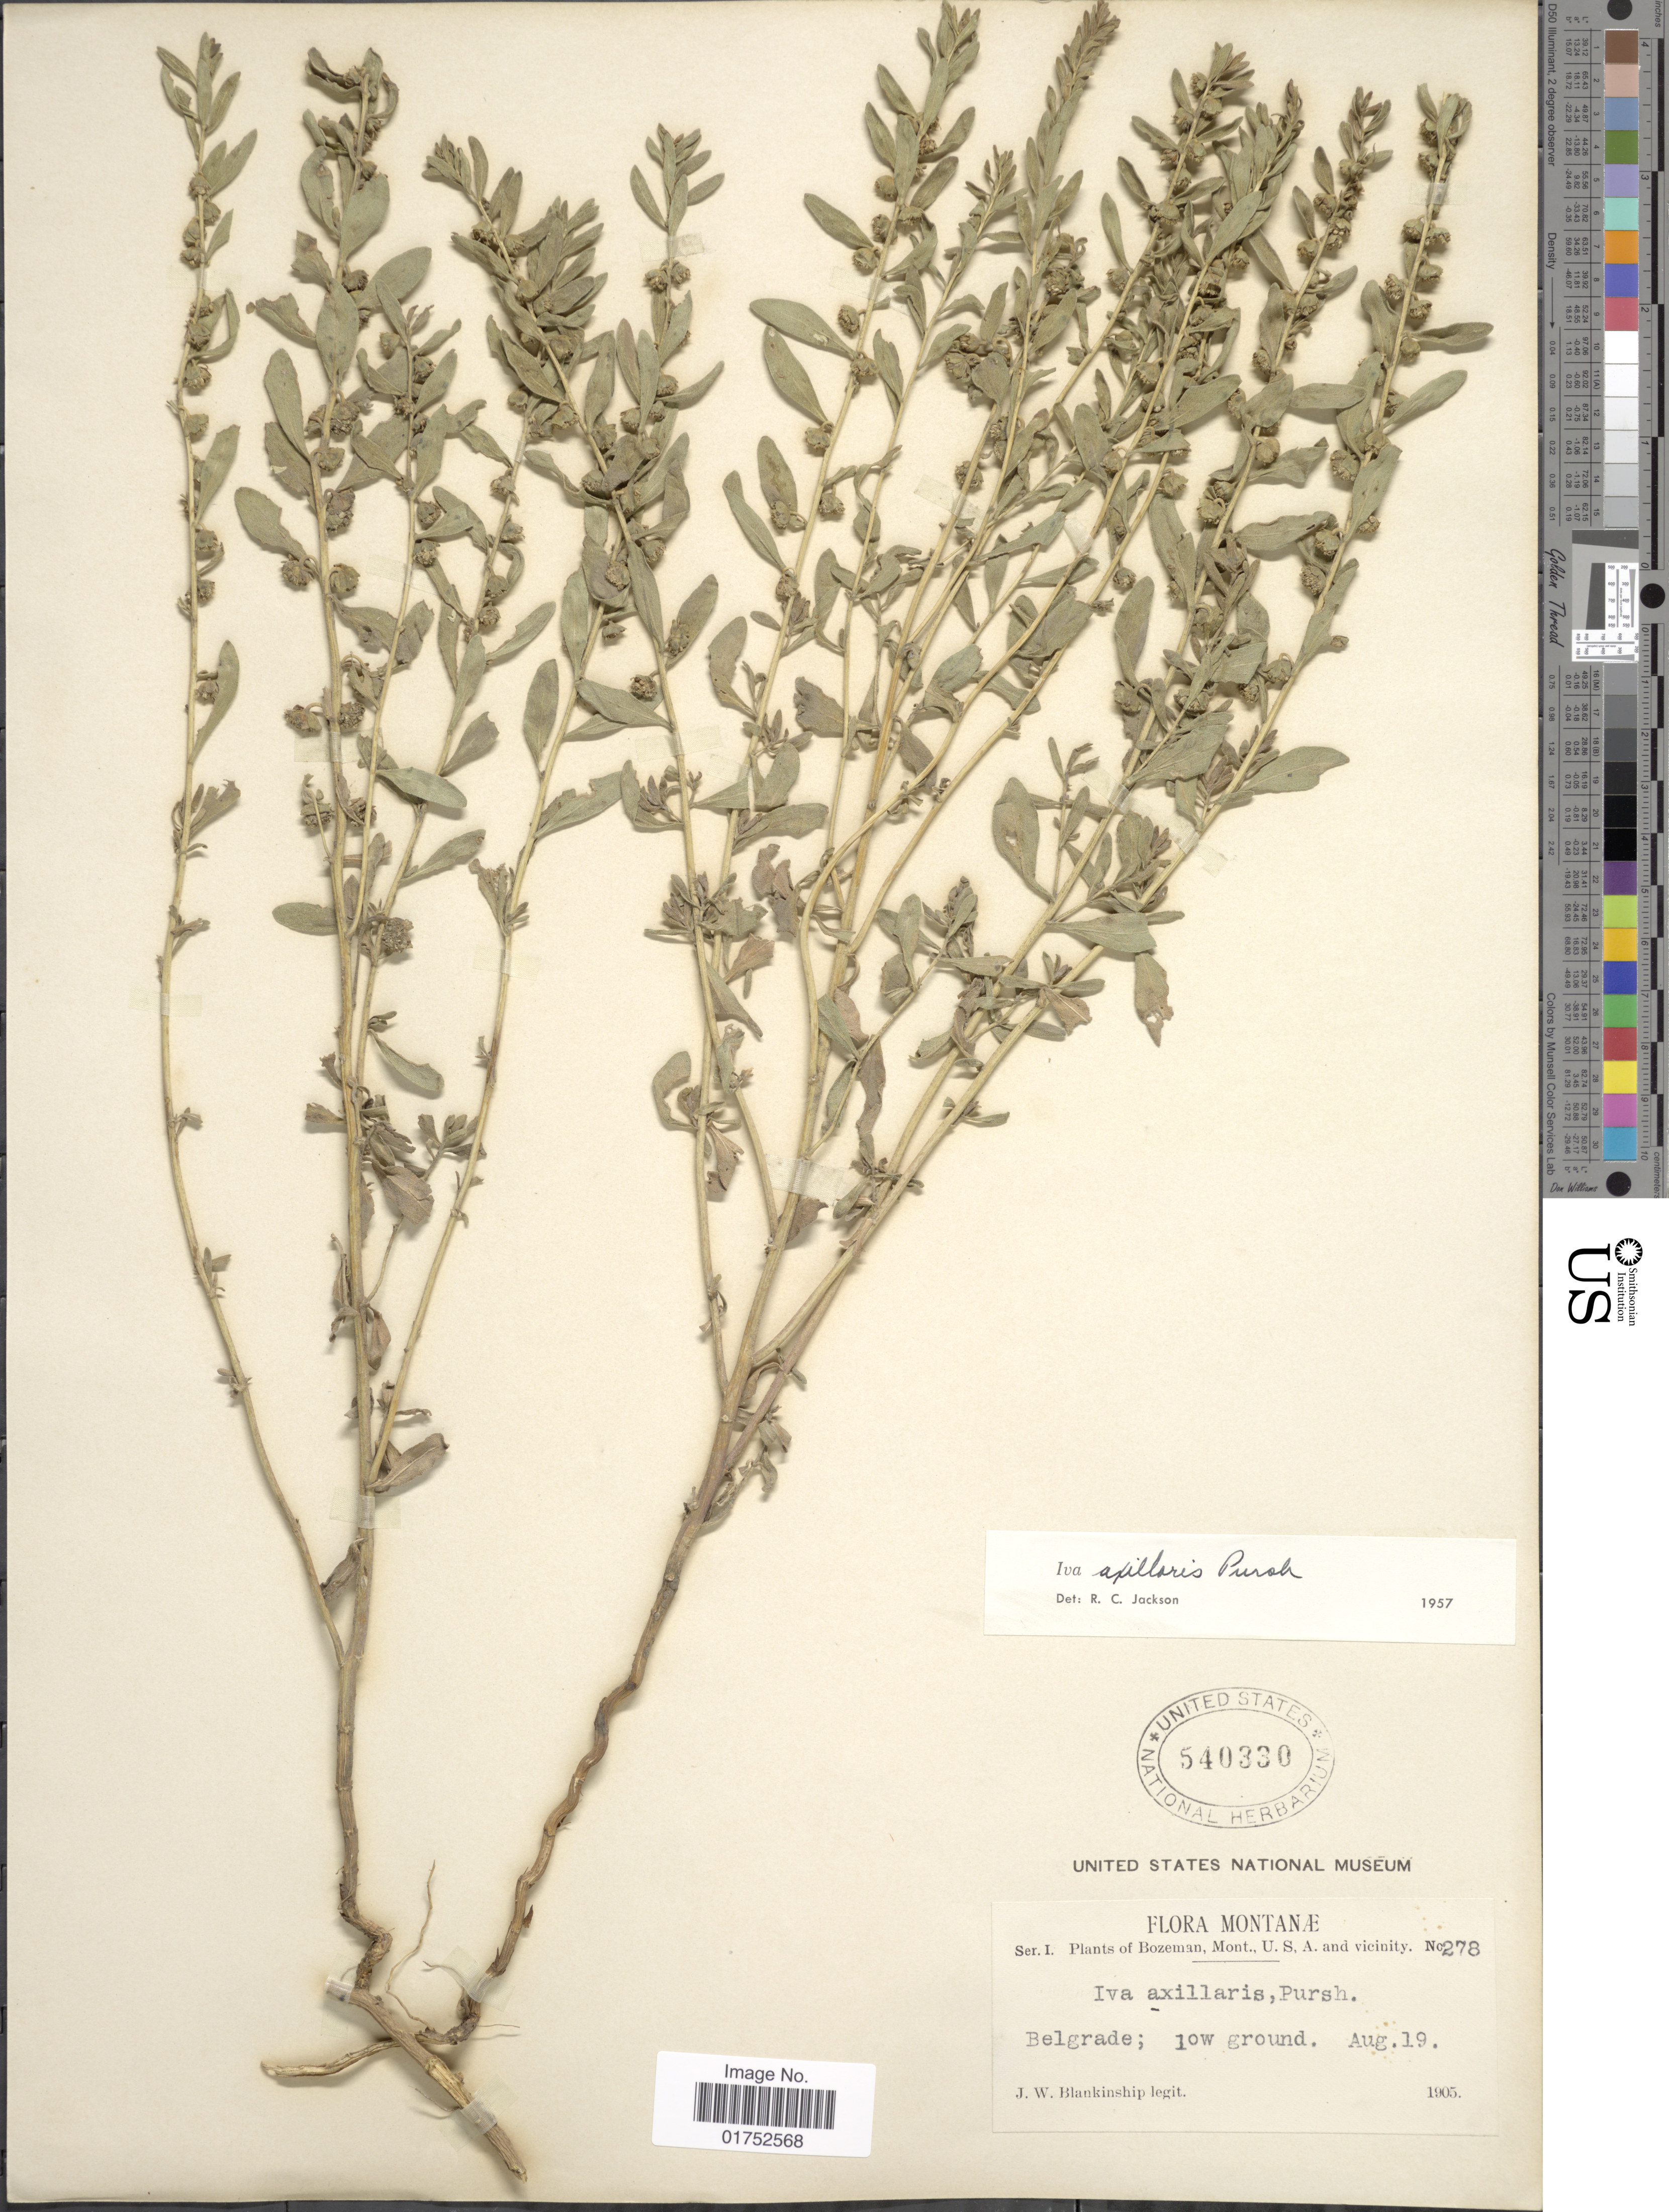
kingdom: Plantae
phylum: Tracheophyta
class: Magnoliopsida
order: Asterales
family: Asteraceae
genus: Iva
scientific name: Iva axillaris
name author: Pursh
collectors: J. W. Blankinship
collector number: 278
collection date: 1905-08-19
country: United States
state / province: Montana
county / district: Gallatin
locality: Bozeman, Belgrade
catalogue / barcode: US 540330